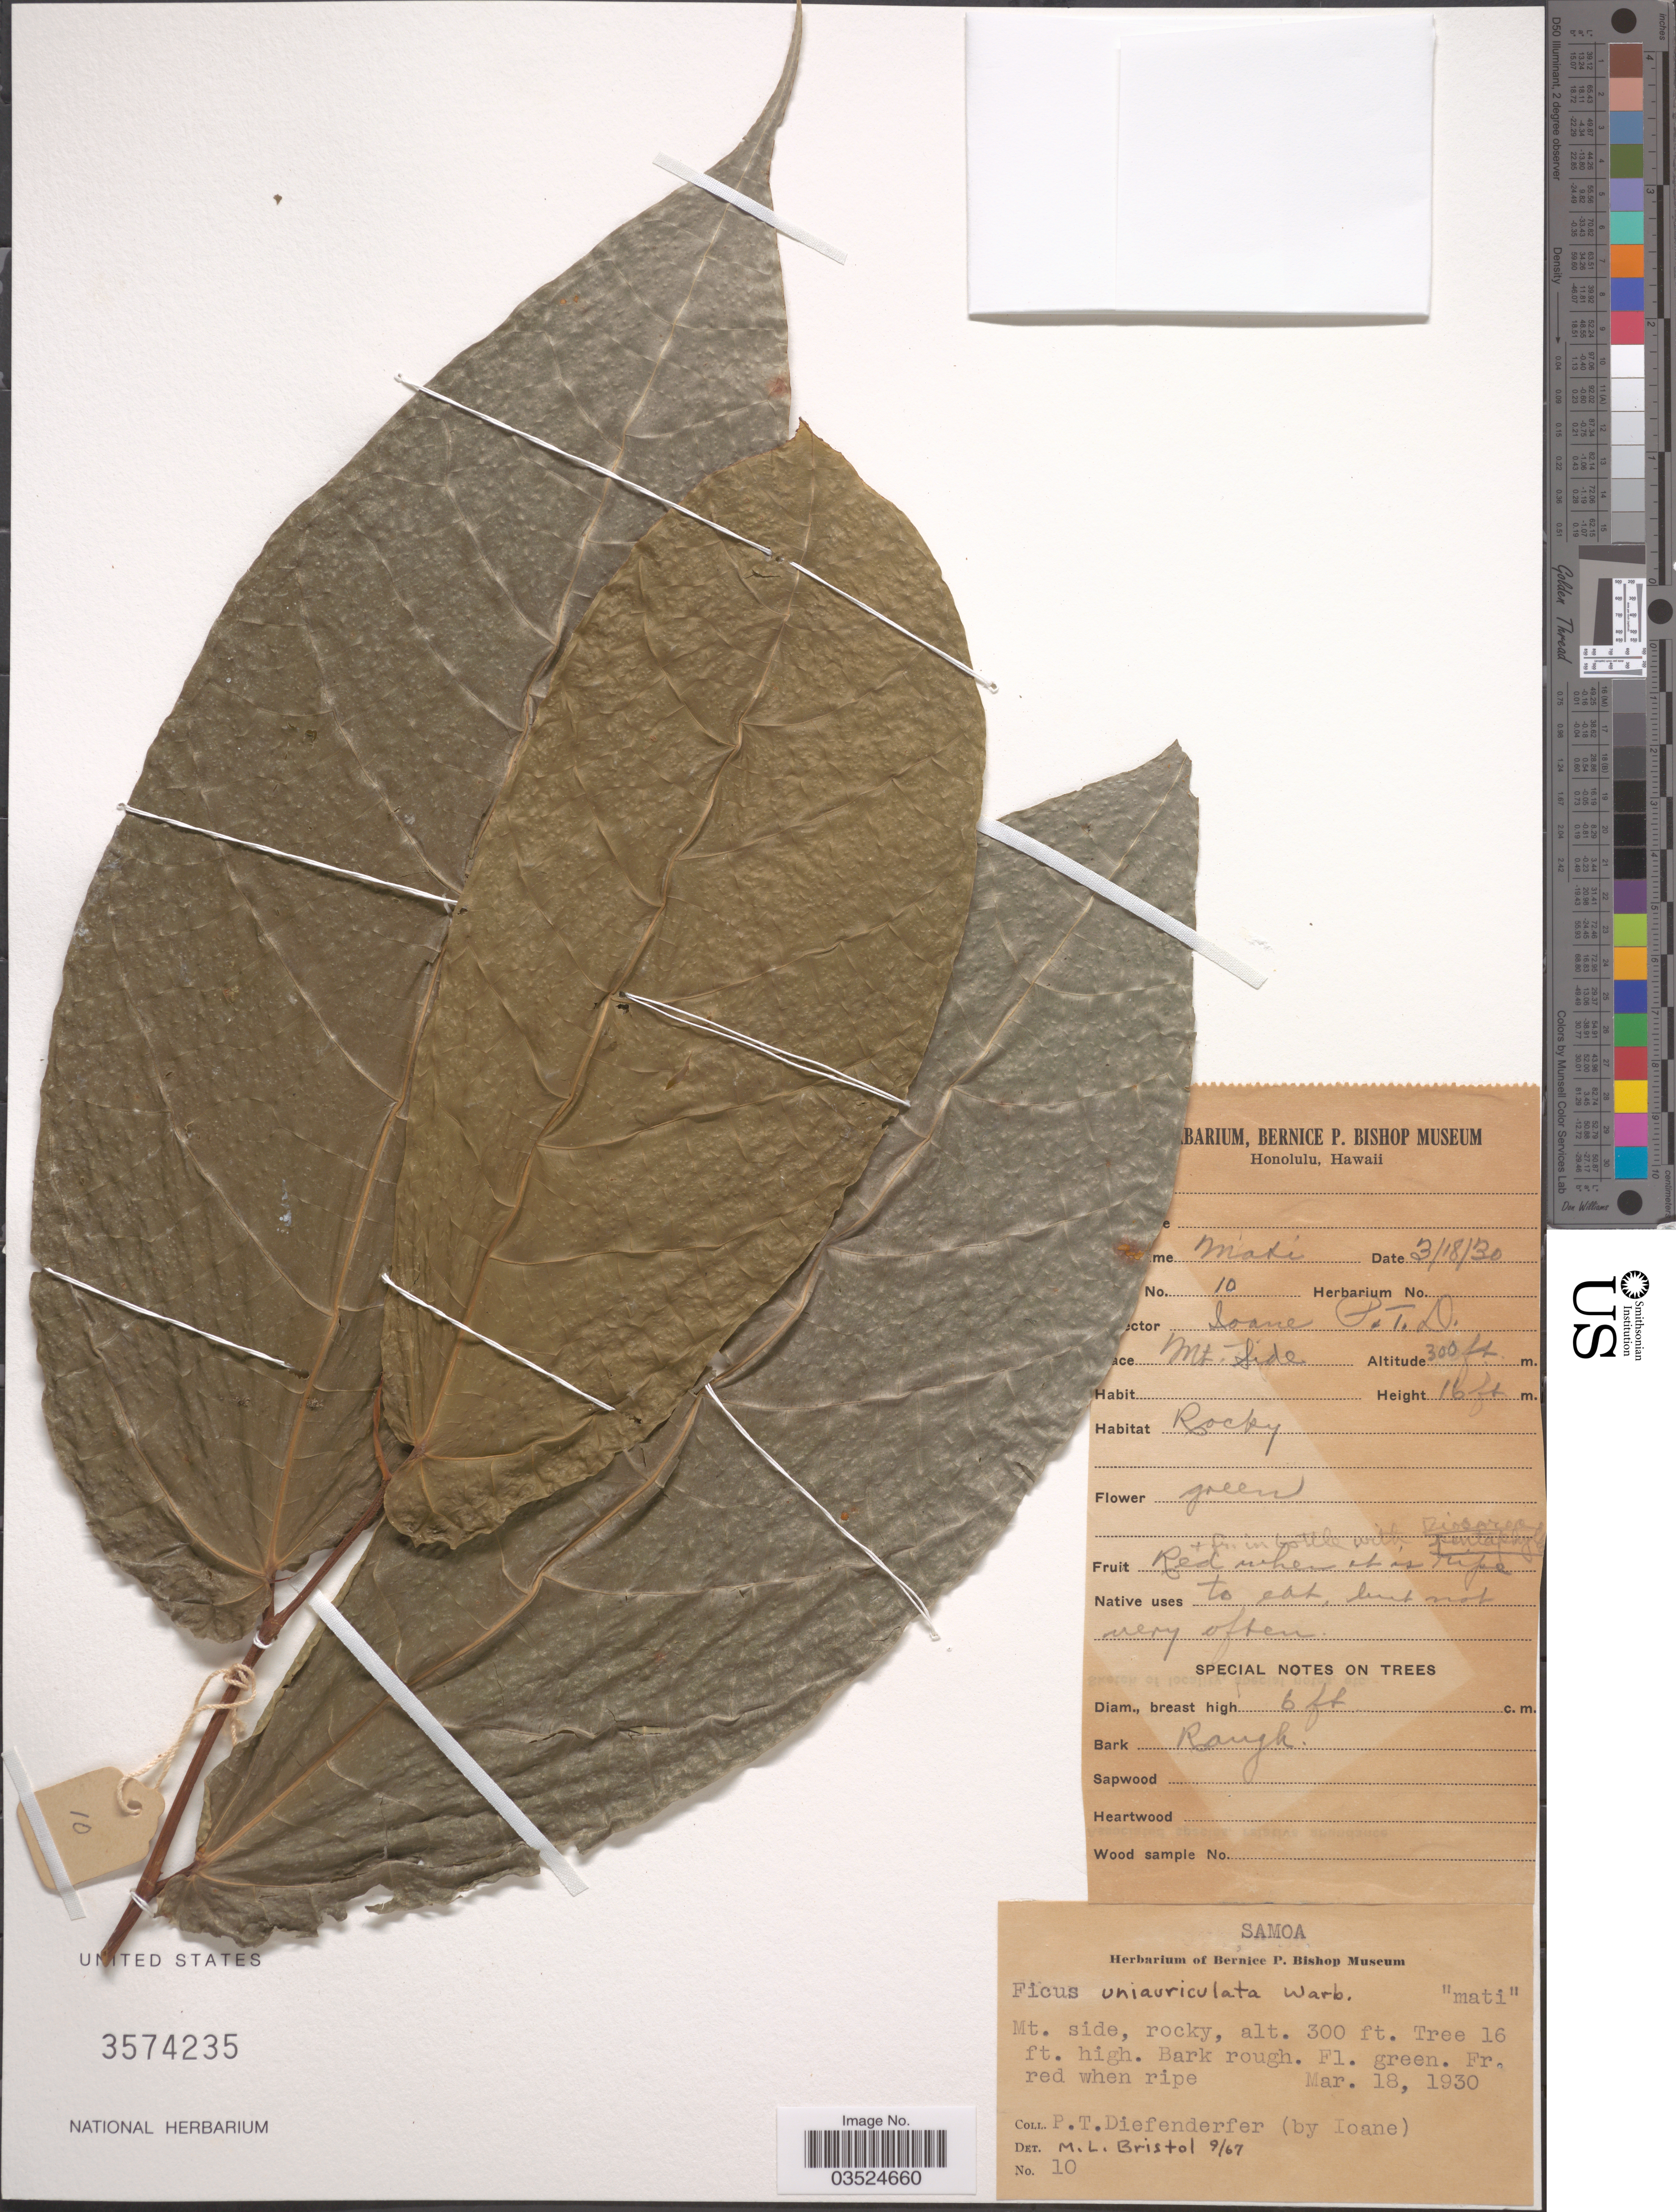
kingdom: Plantae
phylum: Tracheophyta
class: Magnoliopsida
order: Rosales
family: Moraceae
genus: Ficus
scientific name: Ficus uniauriculata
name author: Warb.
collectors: P. Diefenderfer & P. Ioane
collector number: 10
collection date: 1930-03-18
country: Samoa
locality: Samoa. Mt. side, rocky.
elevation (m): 91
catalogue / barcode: US 3574235